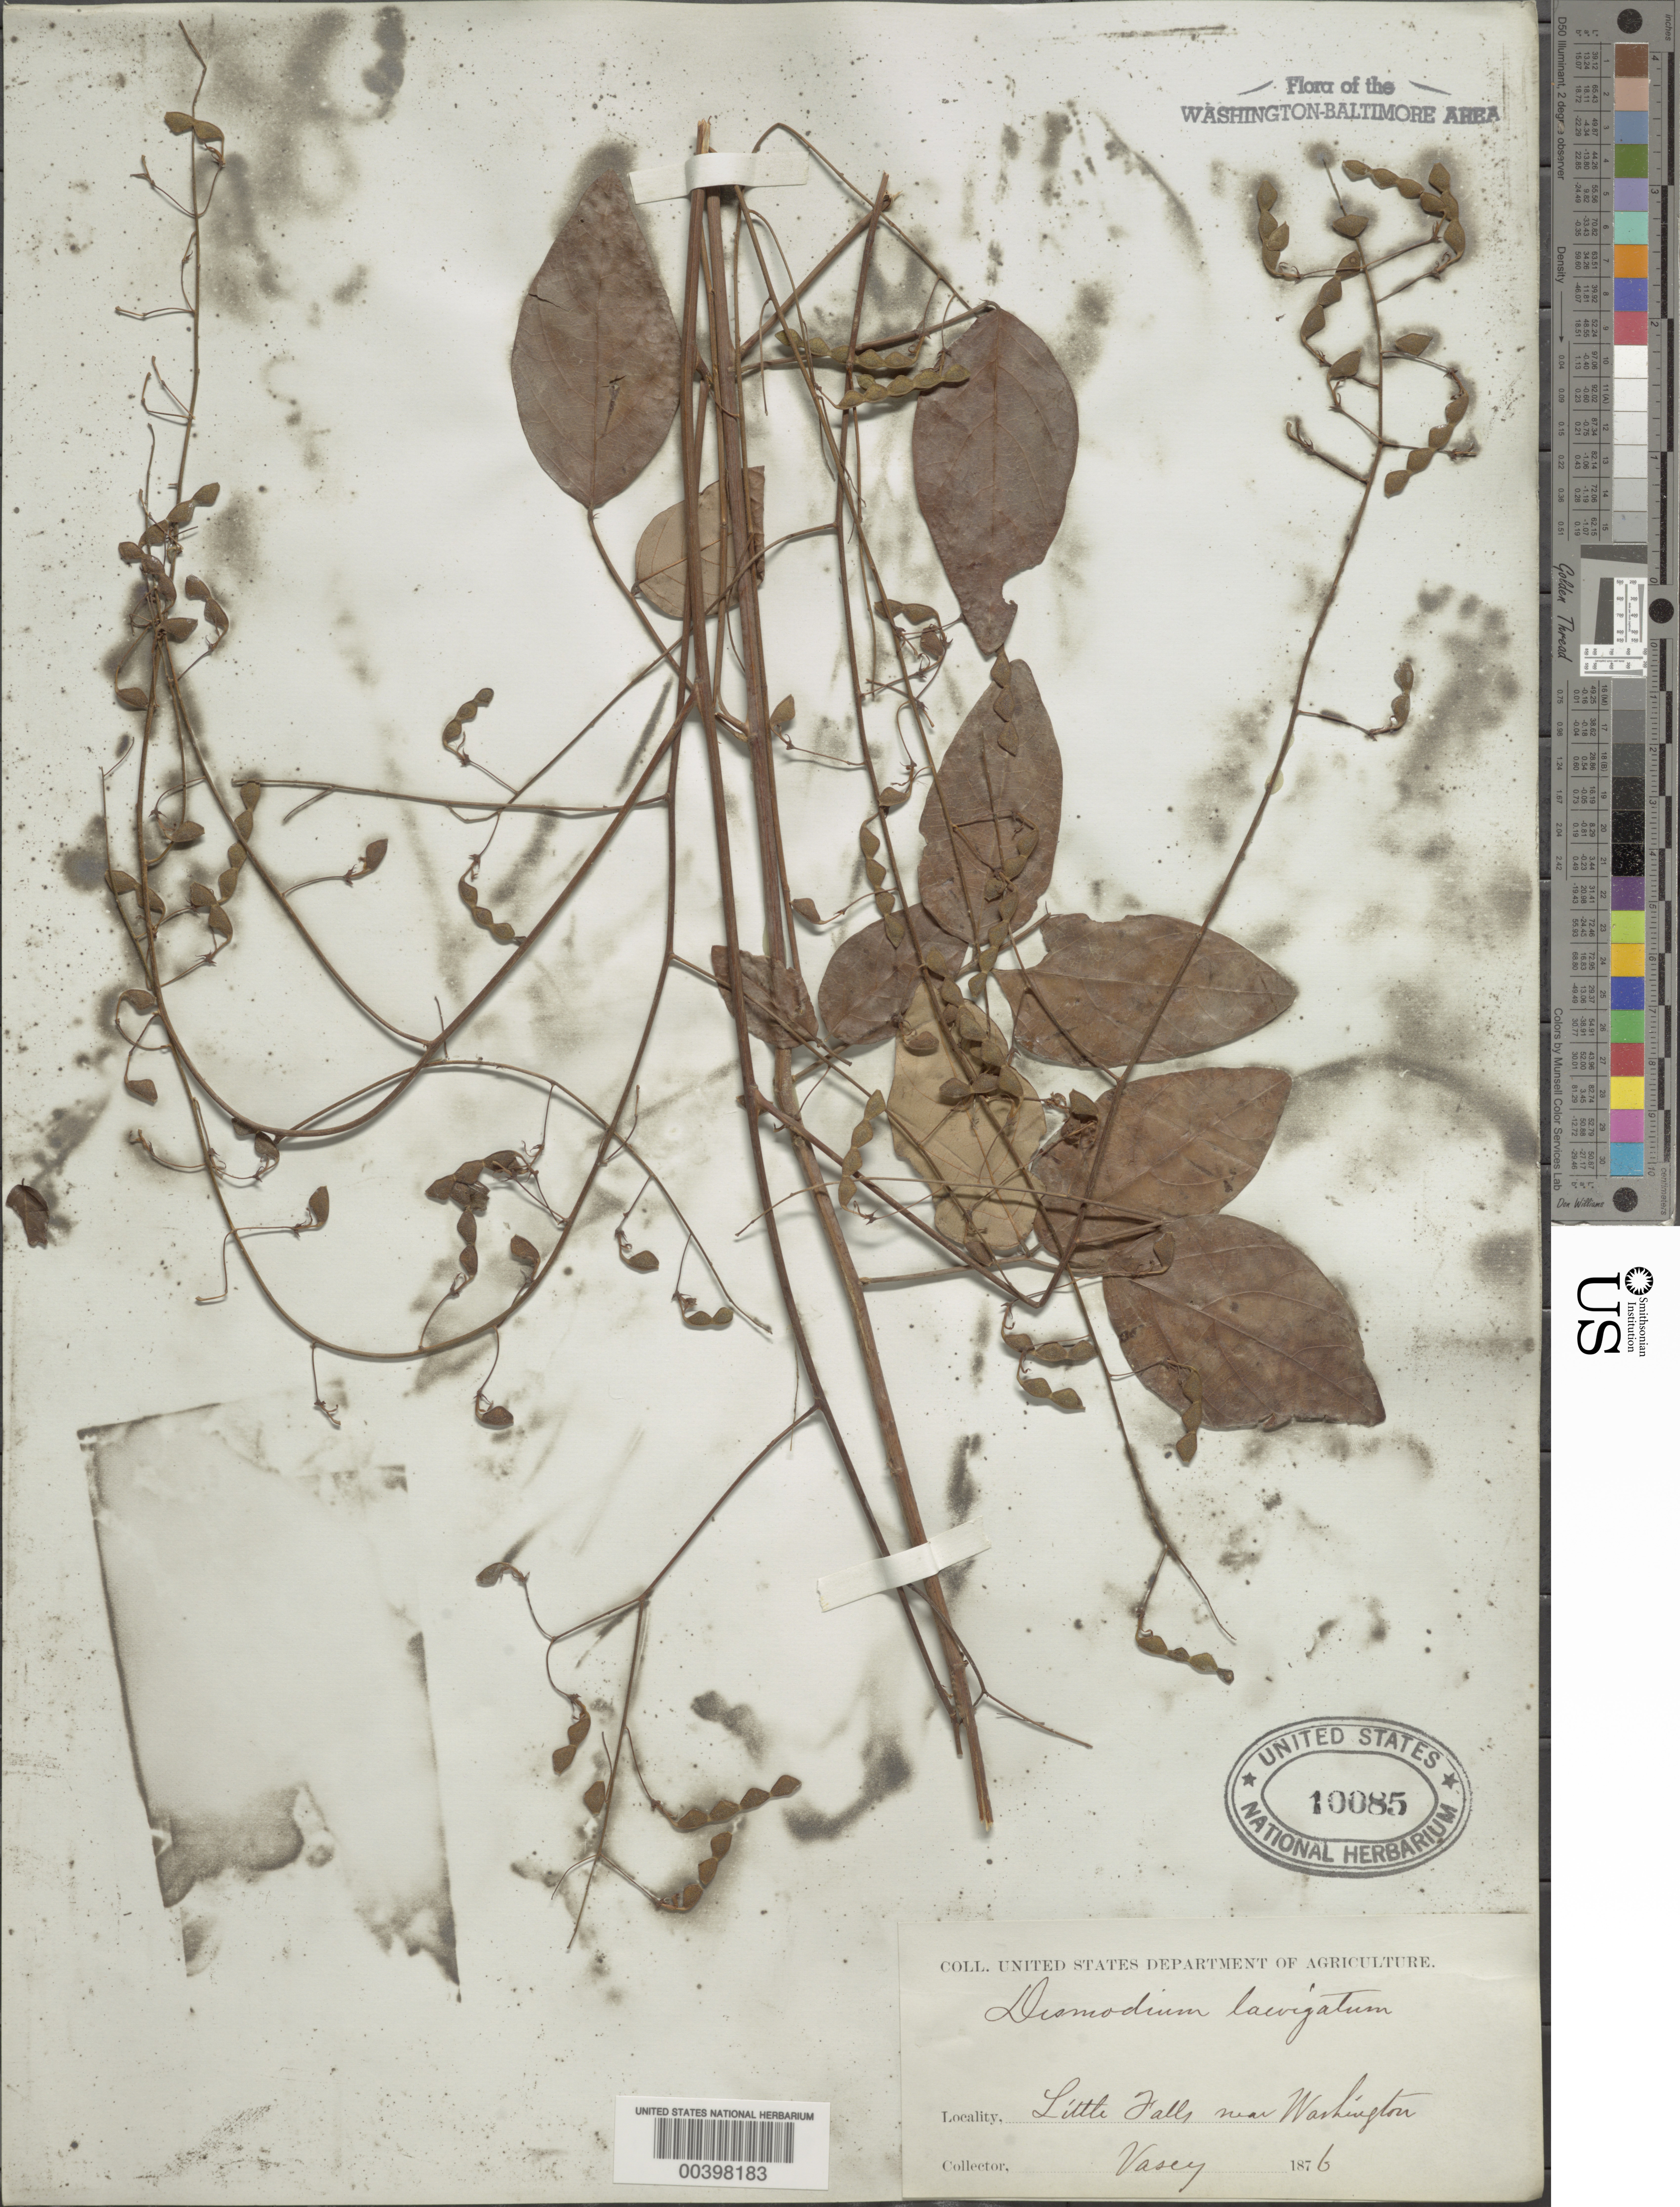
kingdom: Plantae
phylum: Tracheophyta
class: Magnoliopsida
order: Fabales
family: Fabaceae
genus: Desmodium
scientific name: Desmodium laevigatum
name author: (Nutt.) DC.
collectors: G. Vasey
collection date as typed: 1876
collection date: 1876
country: United States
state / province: Maryland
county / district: Montgomery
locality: Little Falls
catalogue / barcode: US 10085